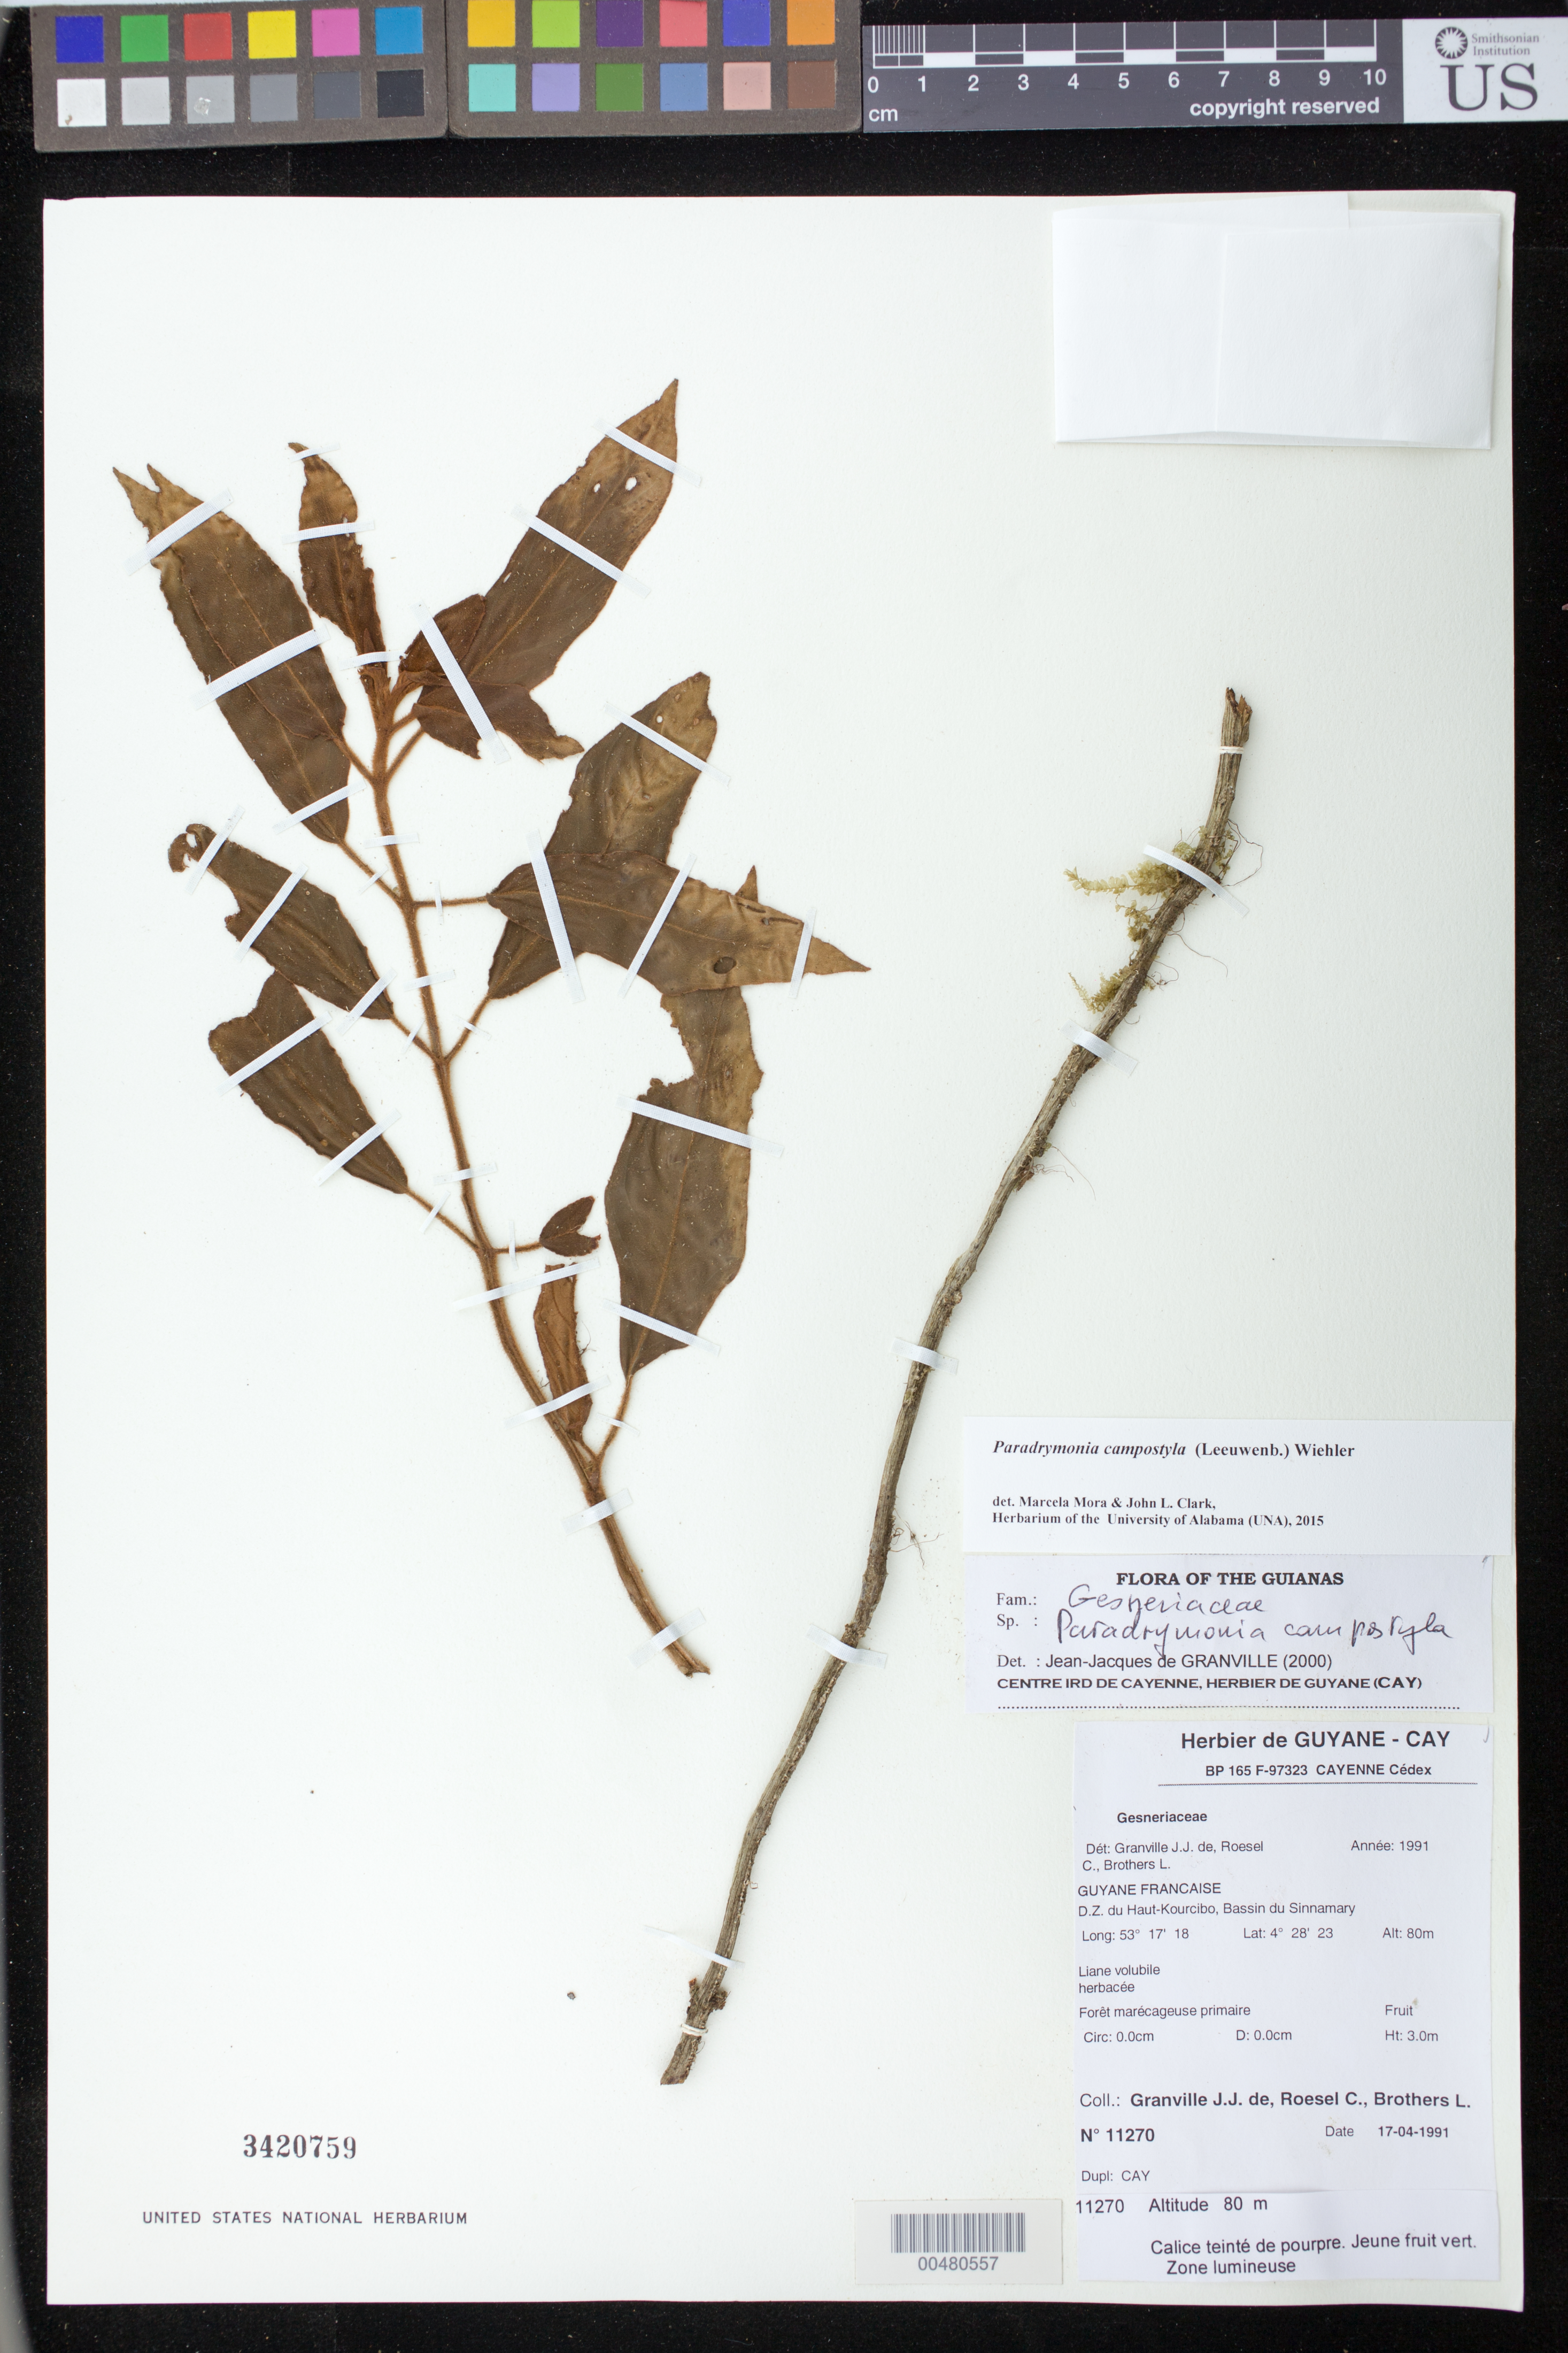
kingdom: Plantae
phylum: Tracheophyta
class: Magnoliopsida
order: Lamiales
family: Gesneriaceae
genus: Paradrymonia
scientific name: Paradrymonia campostyla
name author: (Leeuwenb.) Wiehler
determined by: Granville, J. J. de, (CAY), Institut de Recherche pour le Developpement (IRD) (FRENCH GUIANA)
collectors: J.-J. de Granville, C. S. Roesel & L. E. Brothers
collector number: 11270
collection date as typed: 17 Apr 1991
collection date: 1991-04-17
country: French Guiana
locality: D.Z. du Haut-Kourcibo, bassin du Sinnamary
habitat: Forêt marécageuse primaire; zone lumineuse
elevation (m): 80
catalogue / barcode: US 3420759